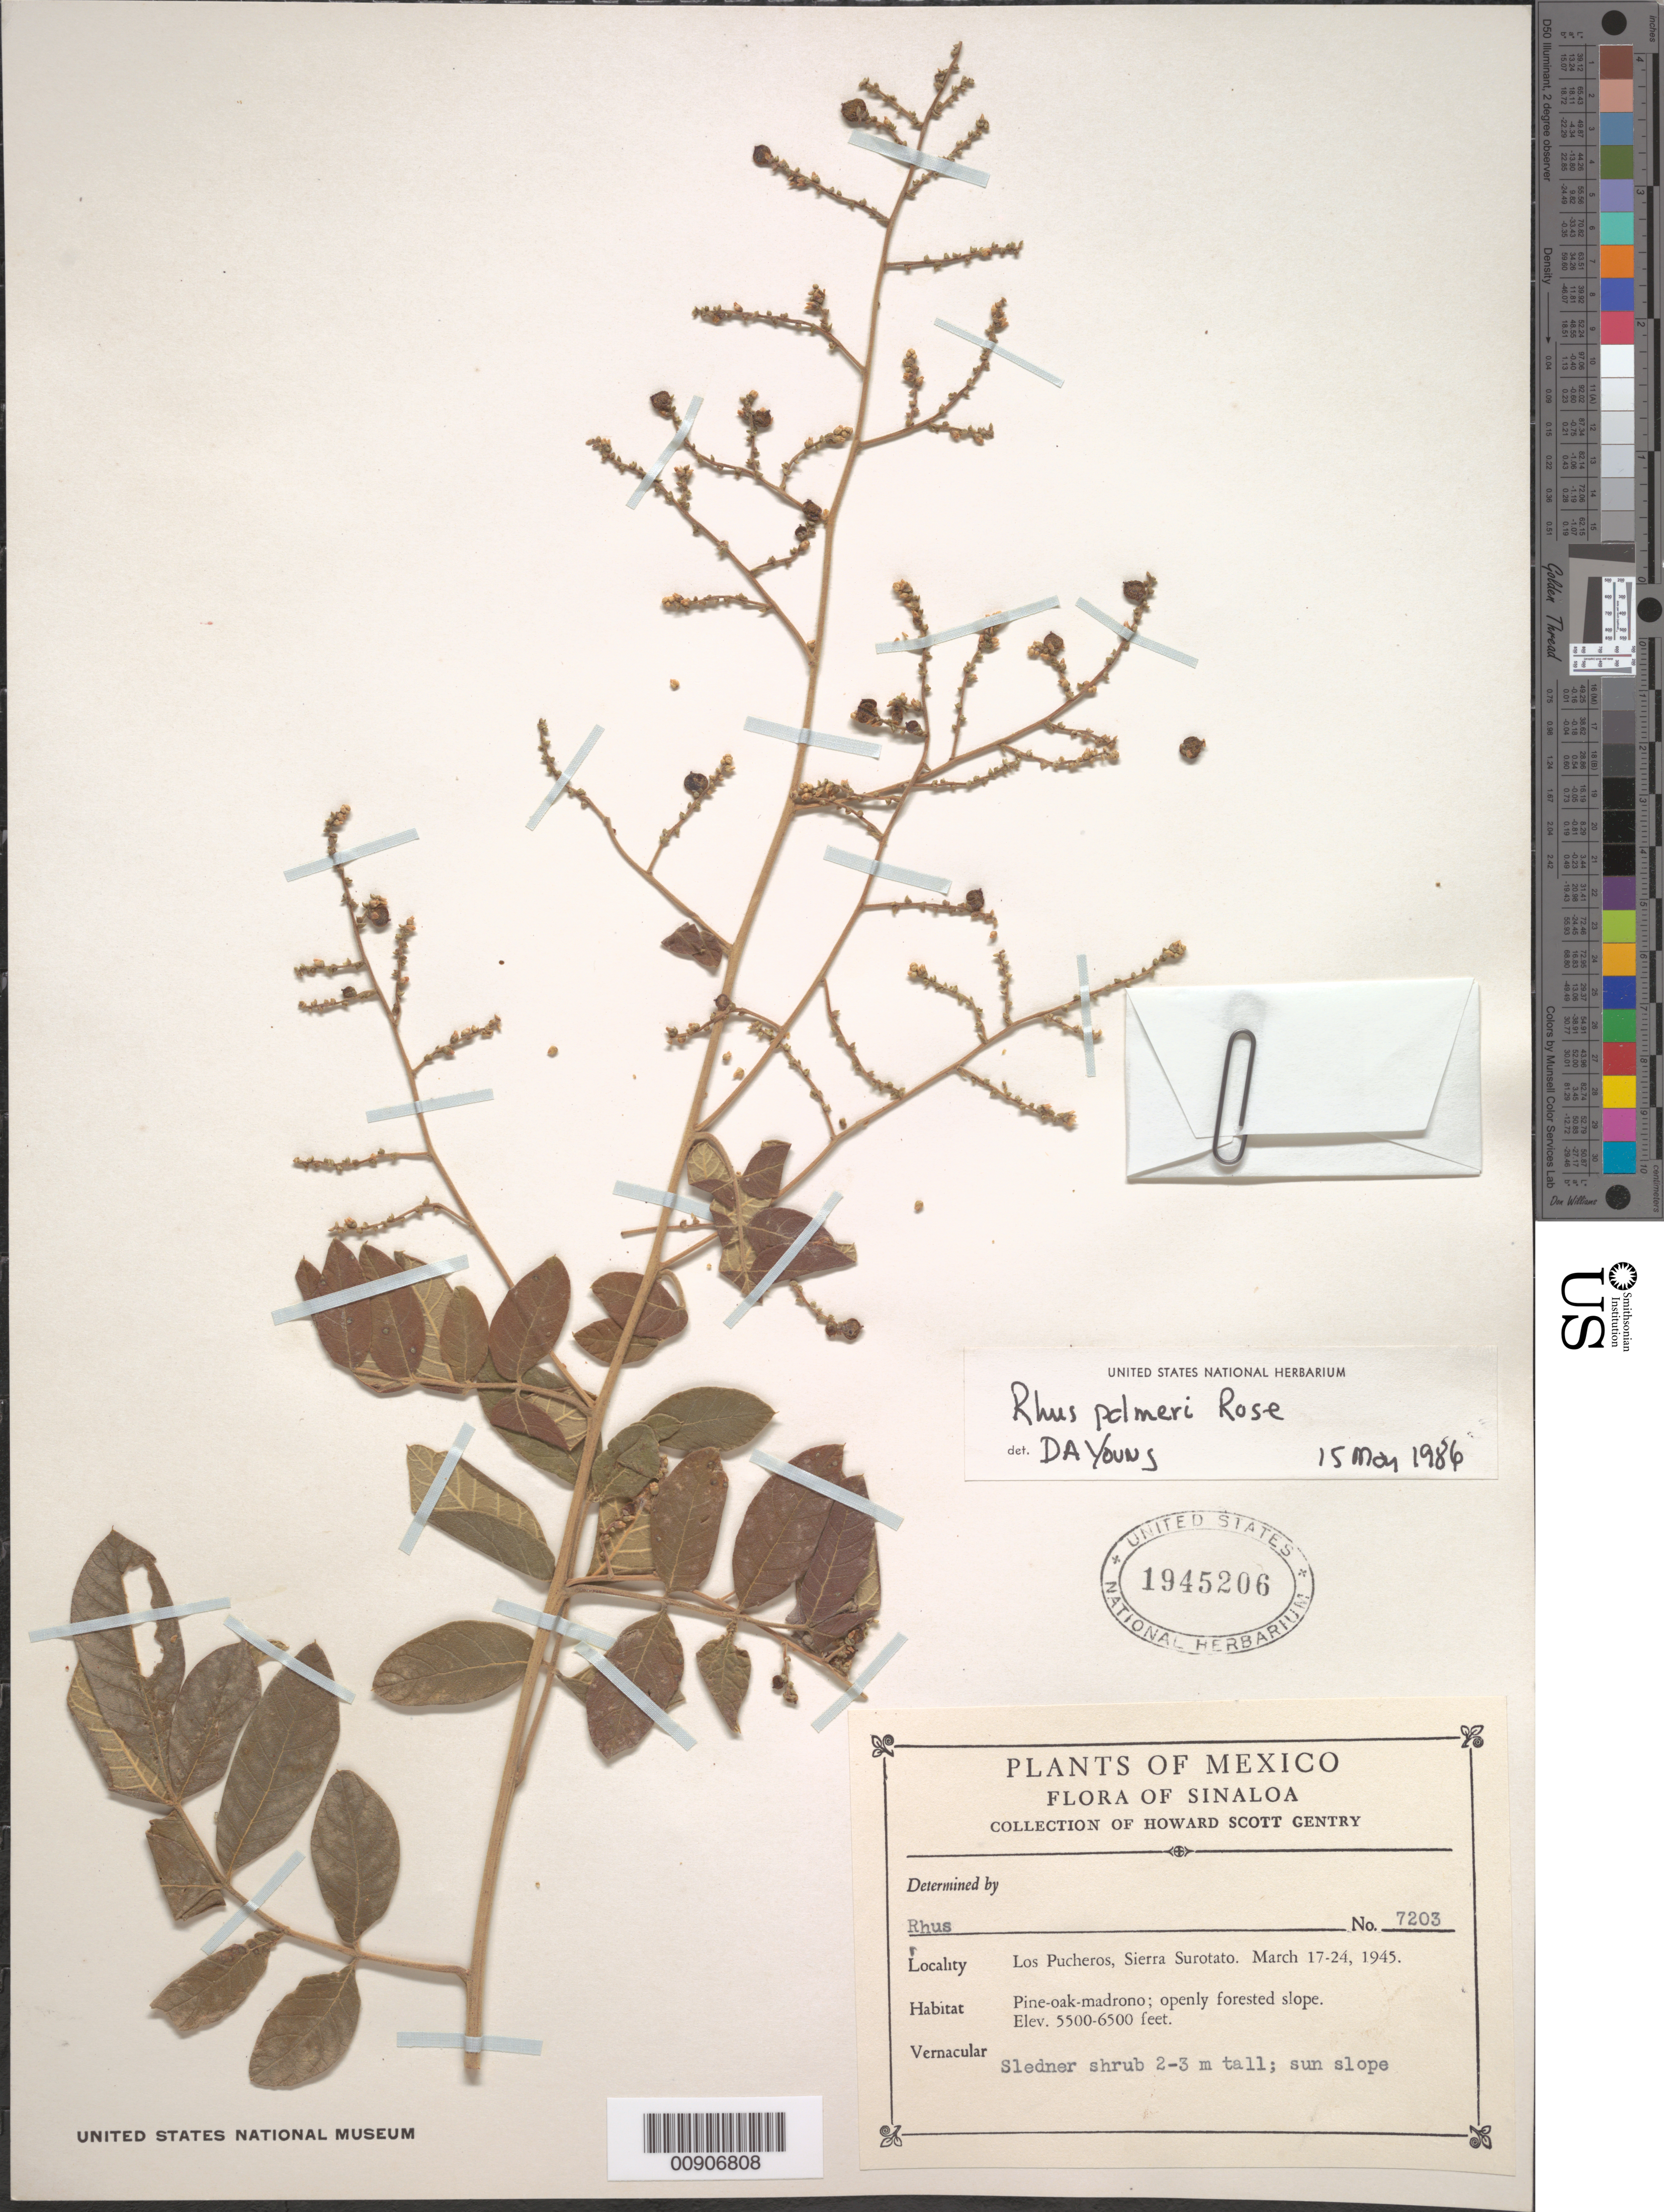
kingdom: Plantae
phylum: Tracheophyta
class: Magnoliopsida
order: Sapindales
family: Anacardiaceae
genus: Rhus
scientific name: Rhus palmeri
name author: Rose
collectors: H. S. Gentry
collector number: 7203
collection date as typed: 17 Mar 1945 to 24 Mar 1945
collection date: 1945-03-17/1945-03-24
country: Mexico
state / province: Sinaloa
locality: Sinaloa: Los Pucheros, Sierra Surotato.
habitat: Pine-oak-madrono; openly forested slope. Sun slope.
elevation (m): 1676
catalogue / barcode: US 1945206